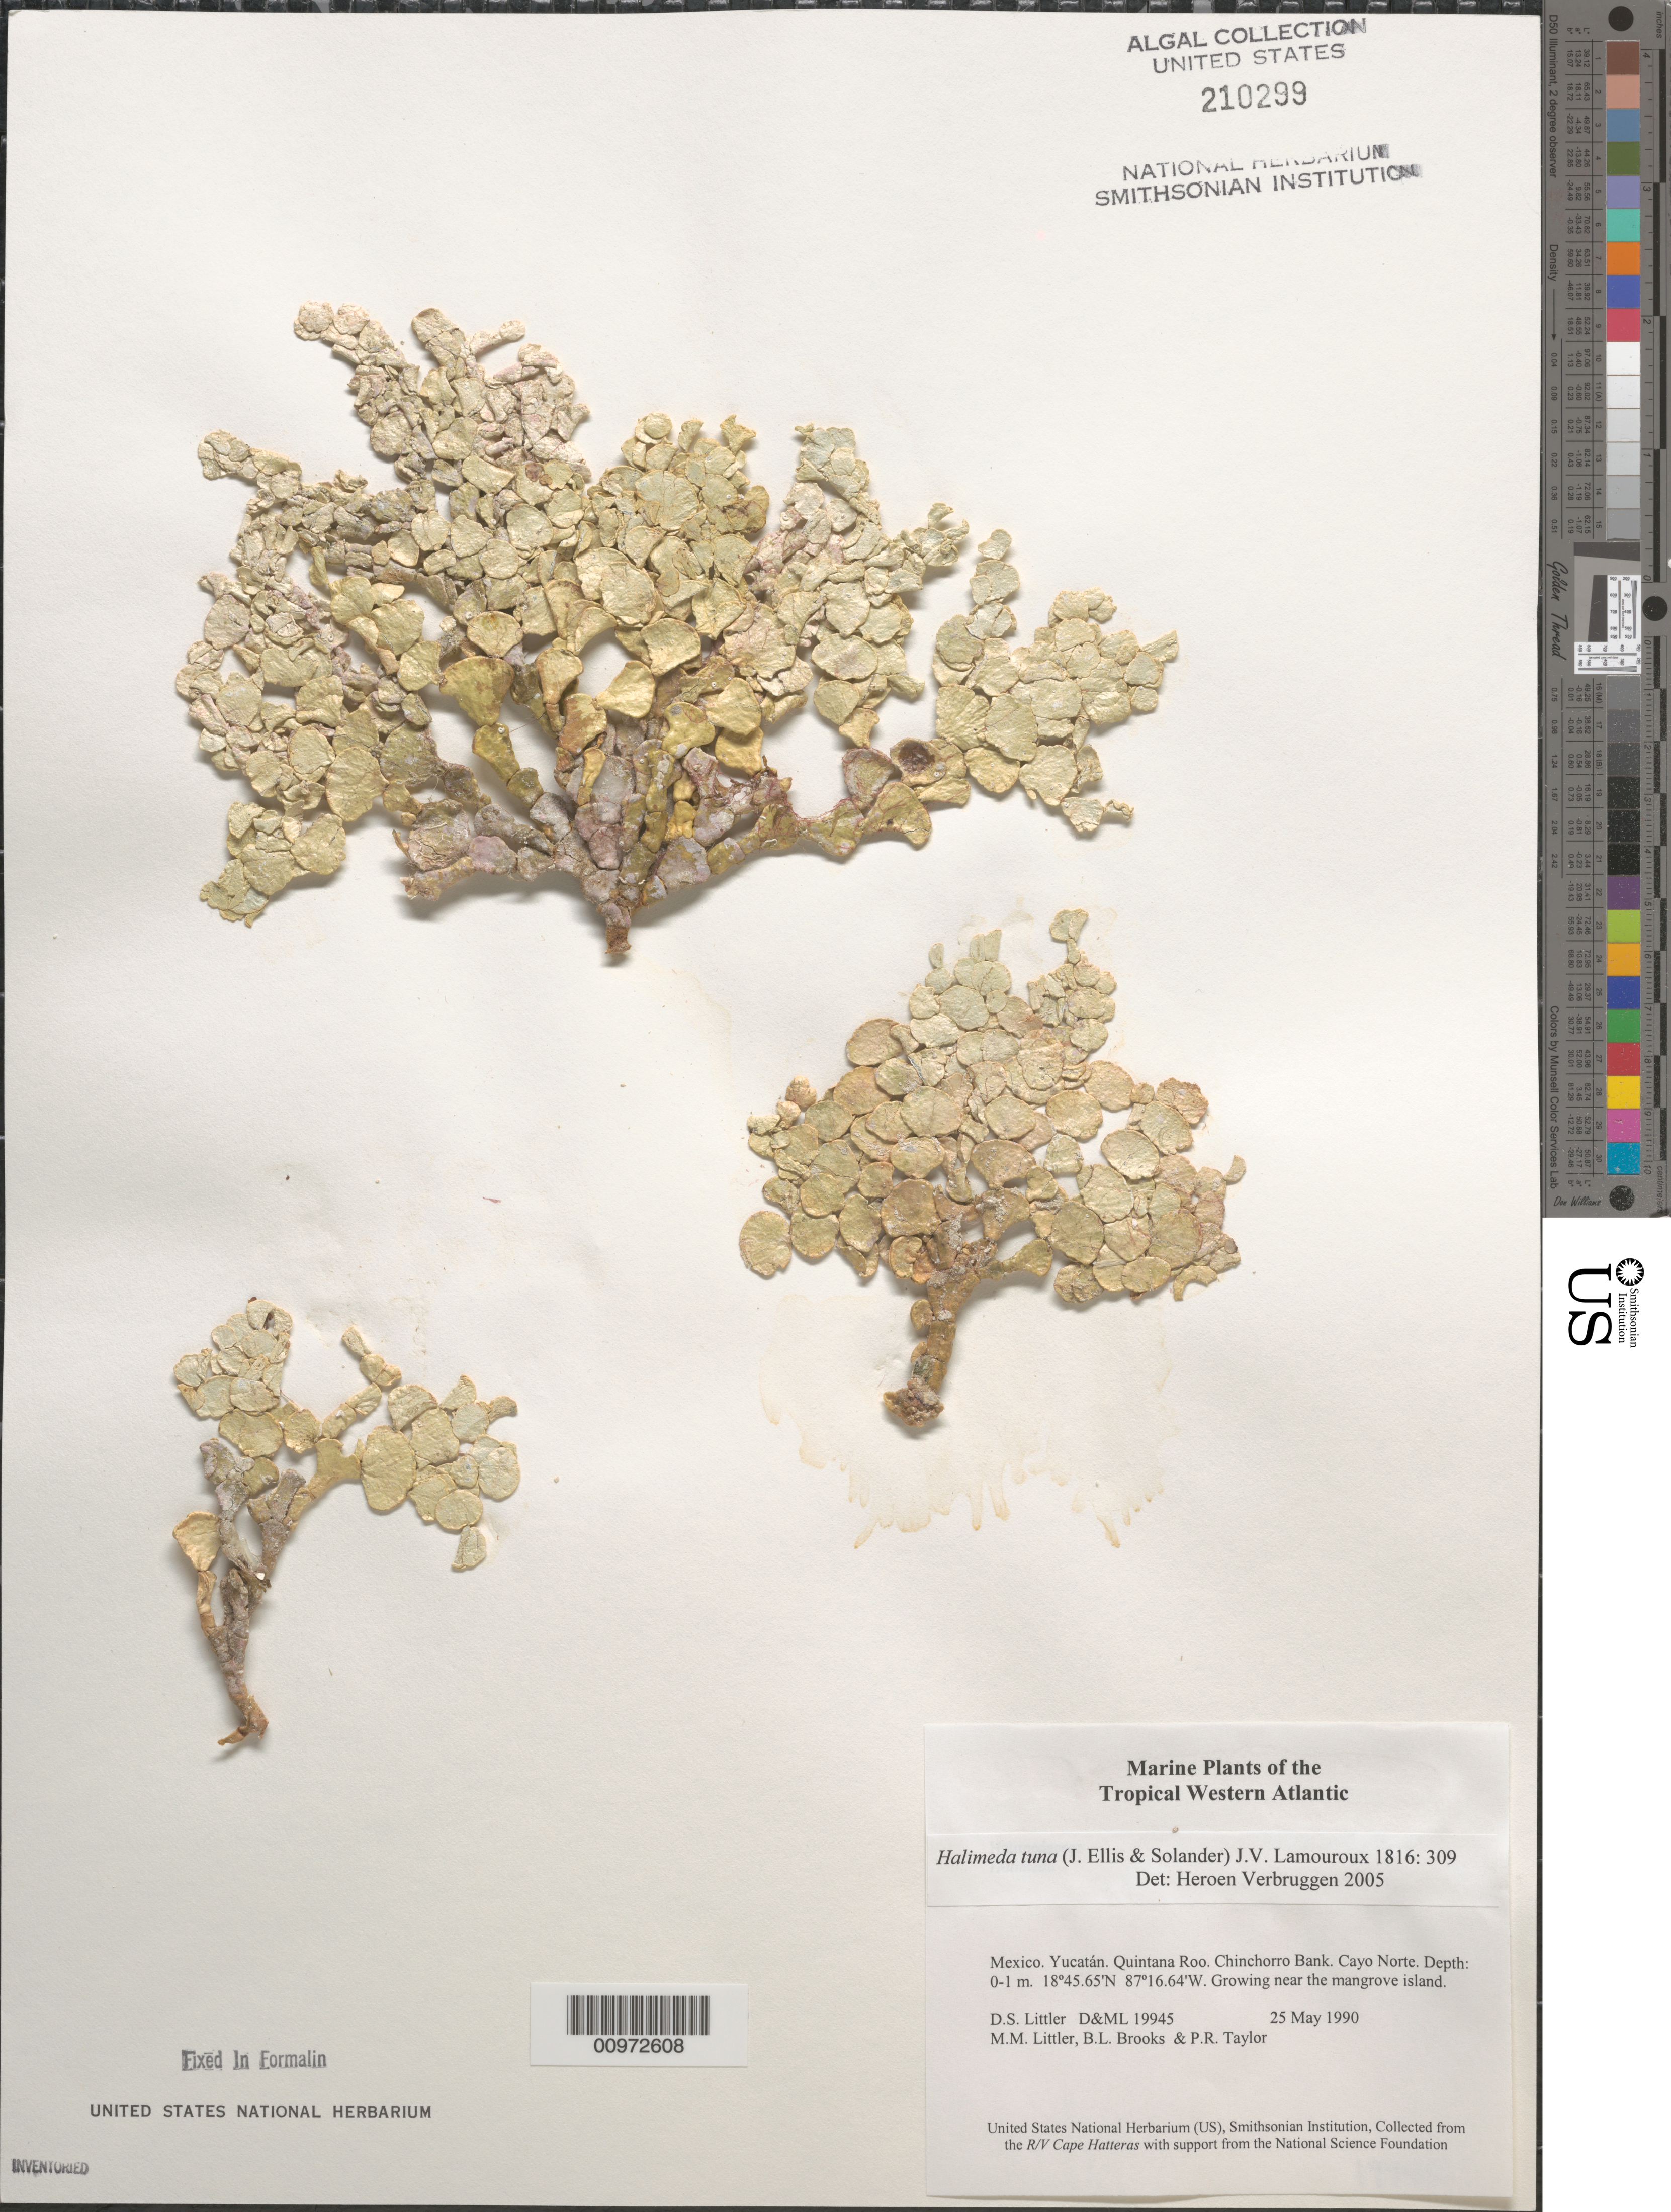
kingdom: Plantae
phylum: Chlorophyta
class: Ulvophyceae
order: Bryopsidales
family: Halimedaceae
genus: Halimeda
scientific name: Halimeda tuna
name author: (J. Ellis & Sol.) J.V.Lamouroux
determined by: Verbruggen, H.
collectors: D. S. Littler, M. M. Littler, B. Brooks & P. R. Taylor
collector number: D&ML 19945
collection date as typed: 25 May 1990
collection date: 1990-05-25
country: Mexico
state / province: Quintana Roo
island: Cayo Norte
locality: Chinchorro Bank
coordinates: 18 45.65'N, 87 16.64'W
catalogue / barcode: US 210299